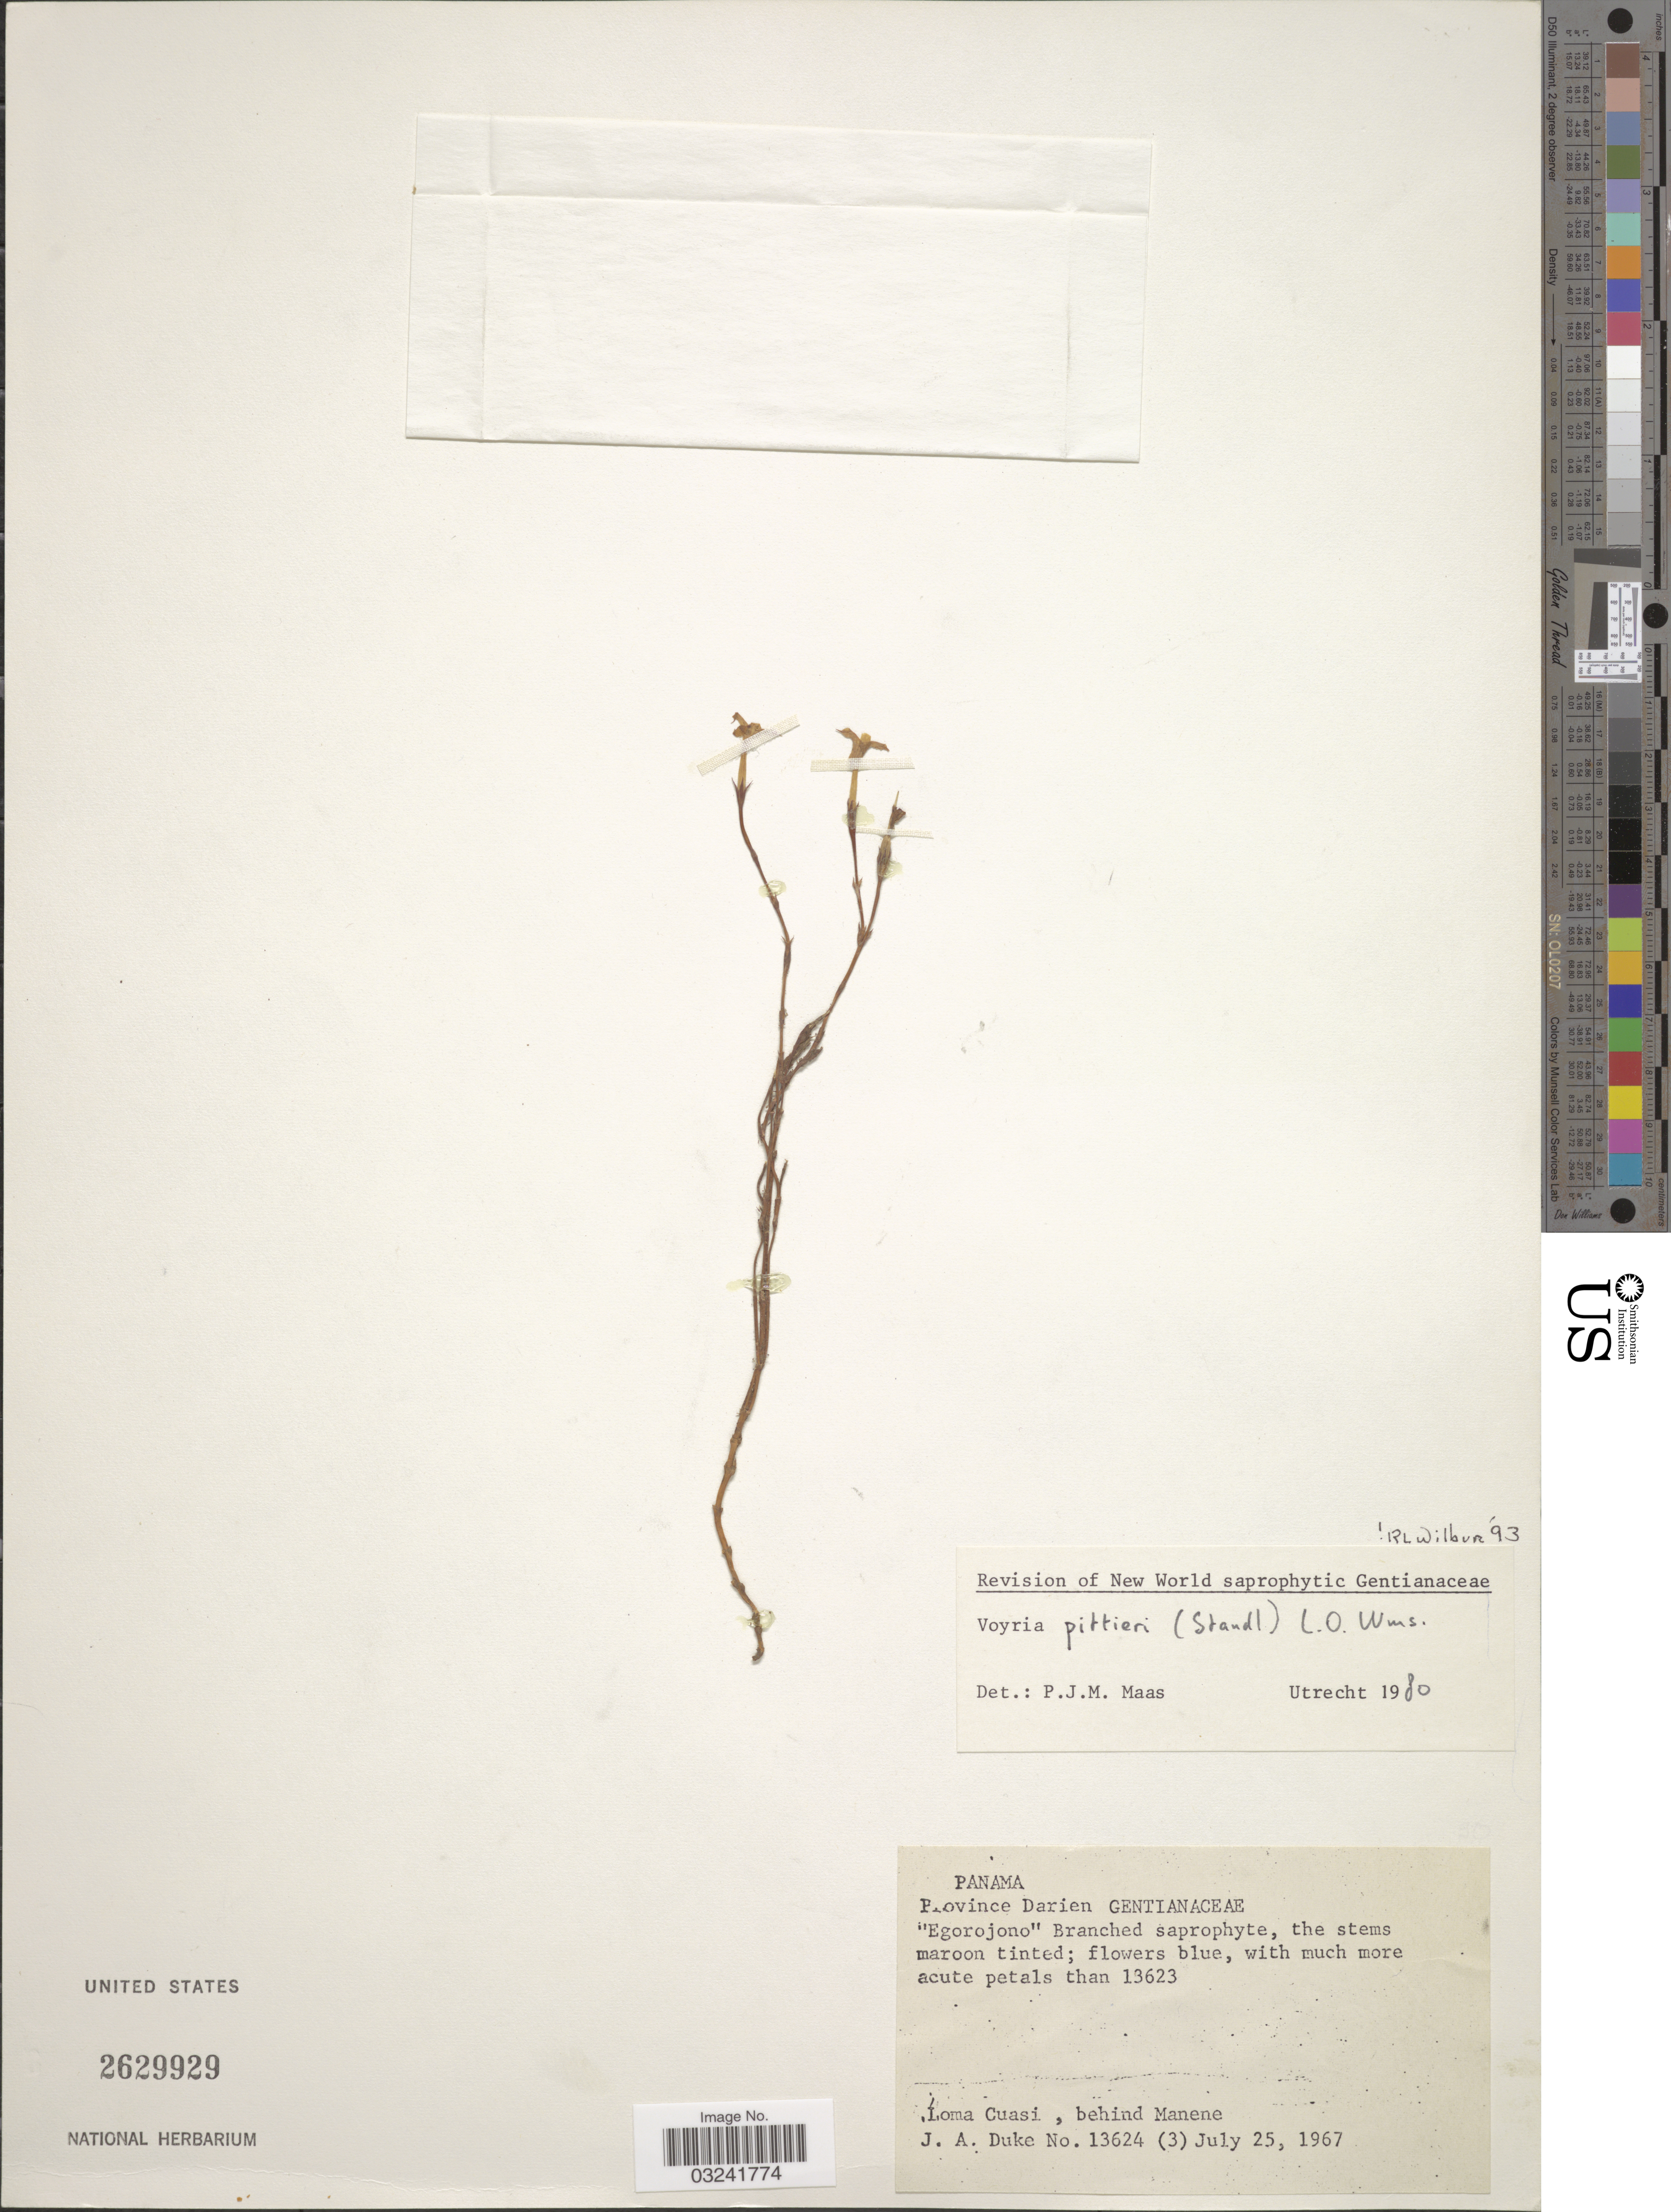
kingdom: Plantae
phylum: Tracheophyta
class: Magnoliopsida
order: Gentianales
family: Gentianaceae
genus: Voyria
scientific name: Voyria pittieri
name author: (Standl.) L.O. Williams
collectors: J. A. Duke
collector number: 13624(3)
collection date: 1967-07-25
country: Panama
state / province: Darién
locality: Loma Cuasi, behind Manene.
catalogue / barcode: US 2629929